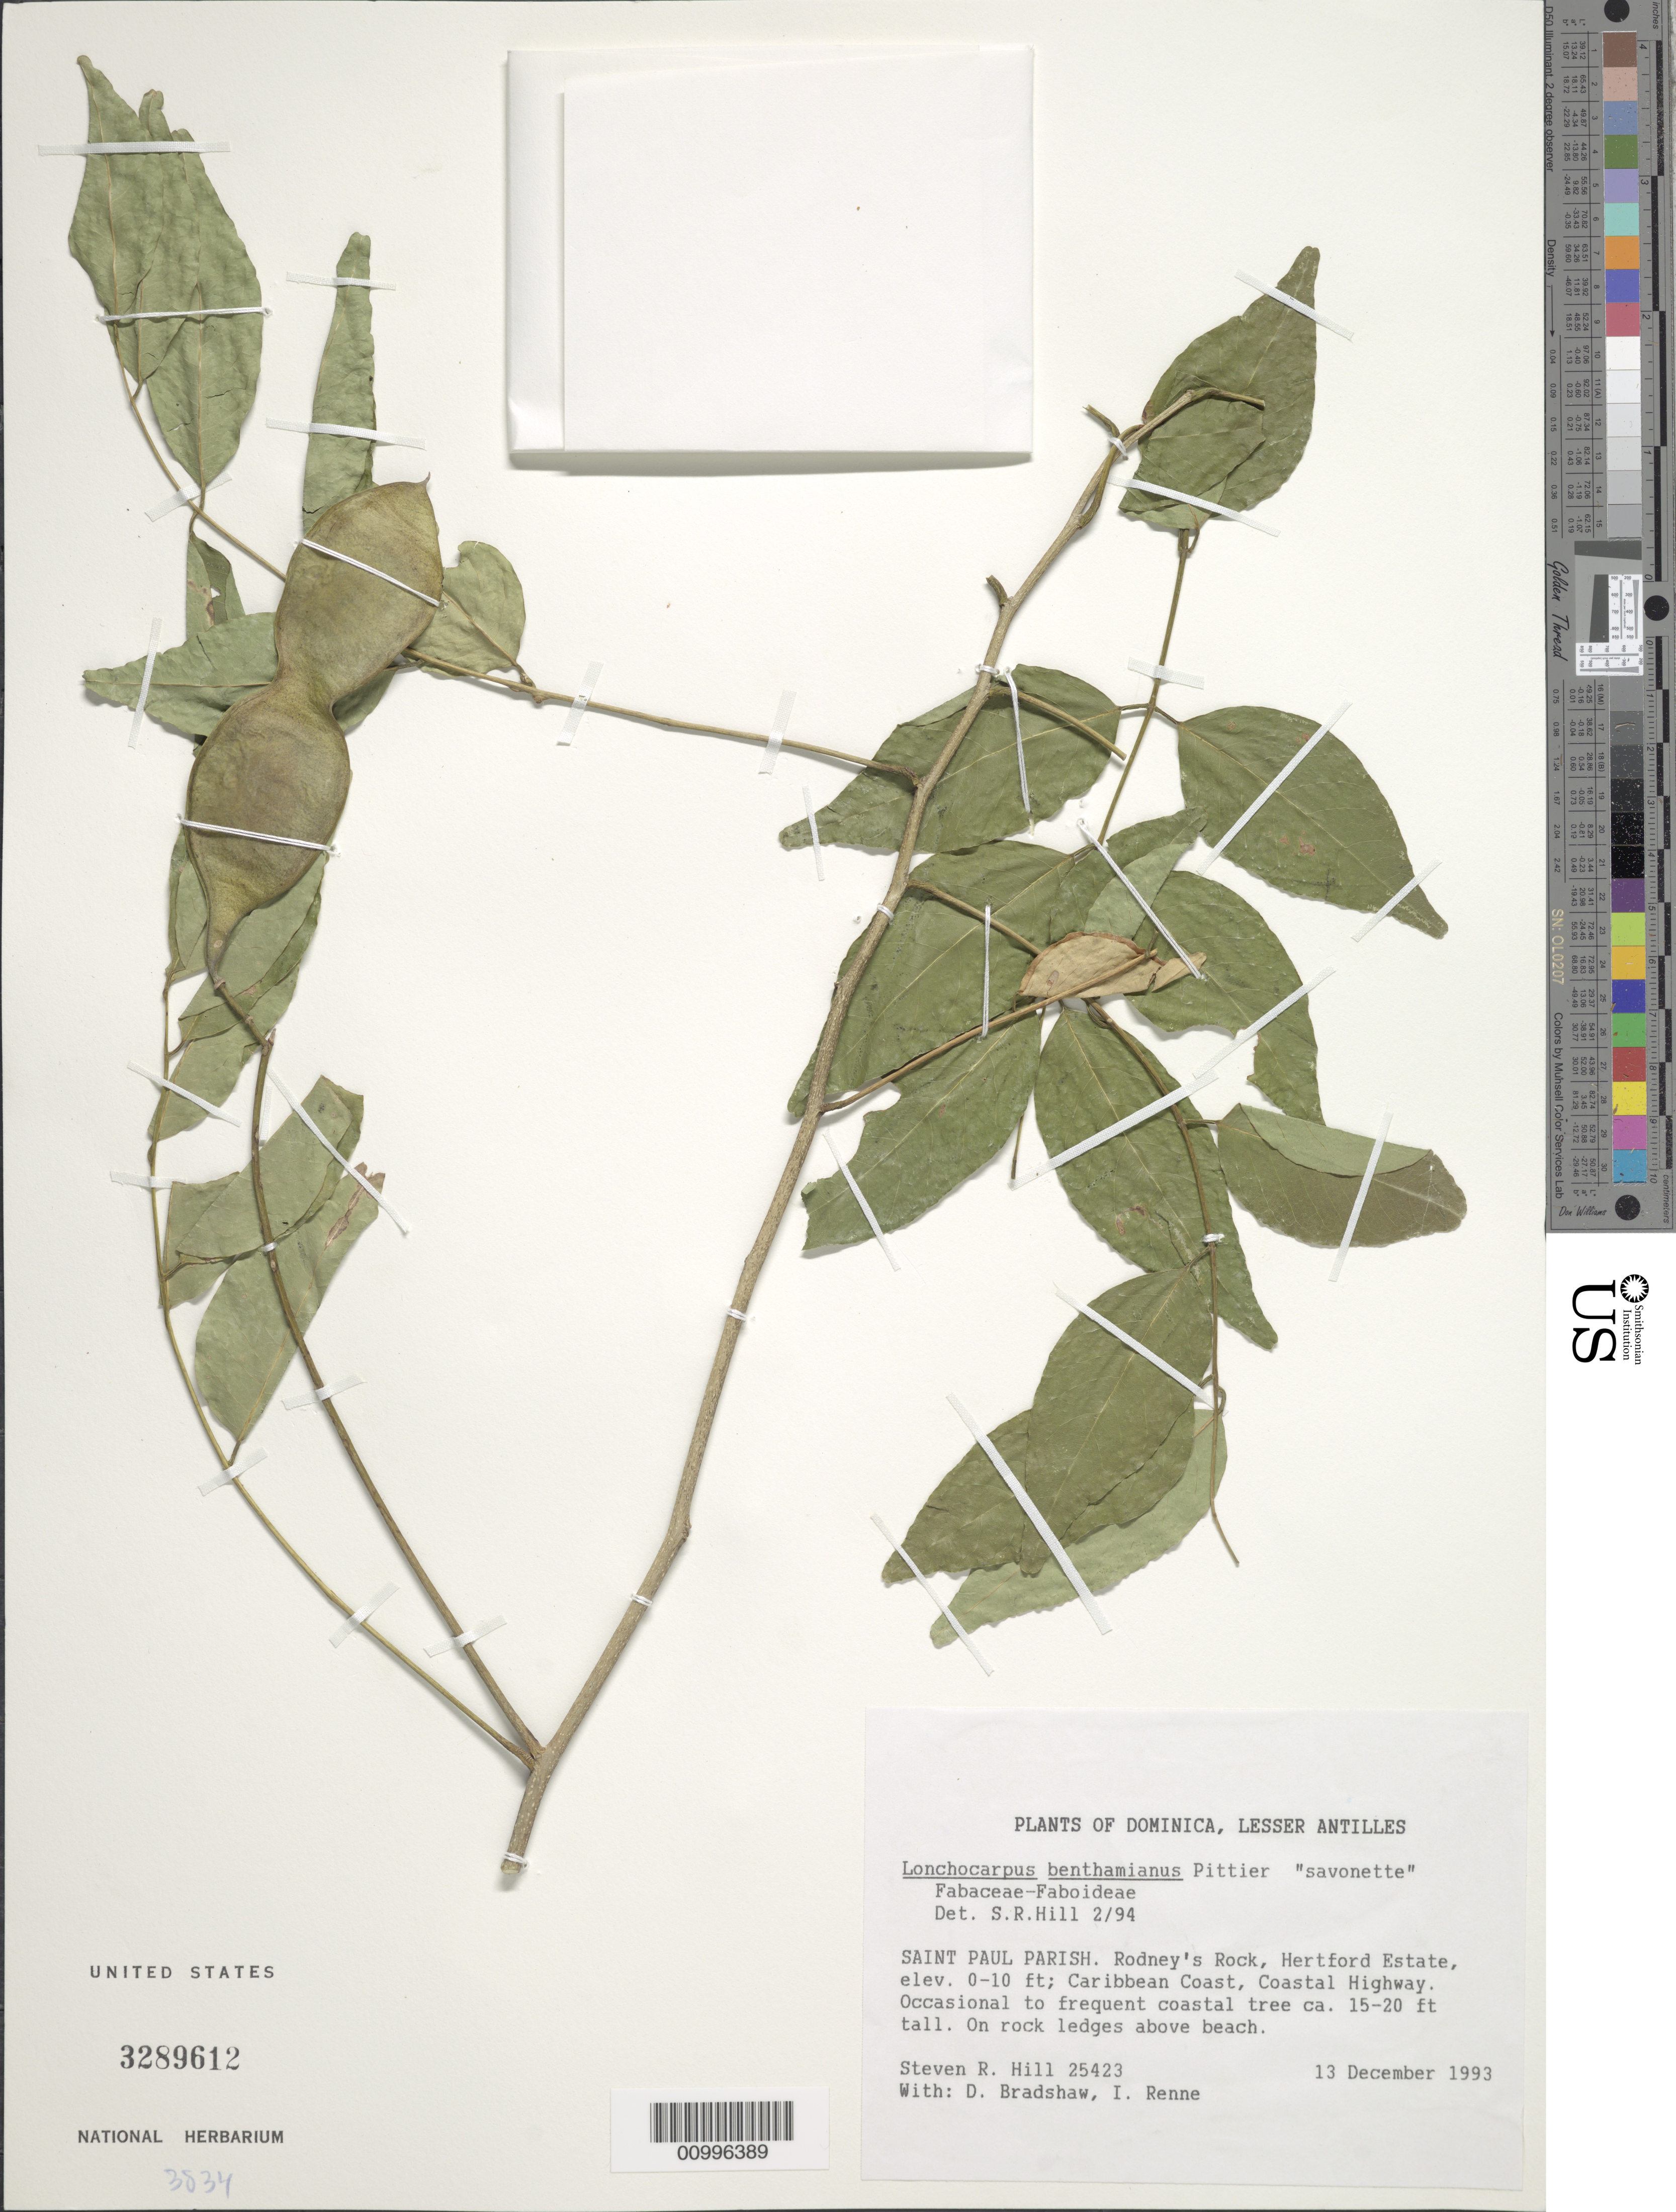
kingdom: Plantae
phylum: Tracheophyta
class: Magnoliopsida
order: Fabales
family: Fabaceae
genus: Lonchocarpus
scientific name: Lonchocarpus violaceus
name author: (Jacq.) DC.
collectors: D. Bradshaw & I. Renne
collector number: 25432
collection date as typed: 13 Dec 1993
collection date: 1993-12-13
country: Dominica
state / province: St. Paul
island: Dominica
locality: Lesser Antilles, Rodney's Rock, Hertford Estate, Caribbean Coast, Coastal Highway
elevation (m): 0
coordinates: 0 N, 0 E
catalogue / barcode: US 3289612